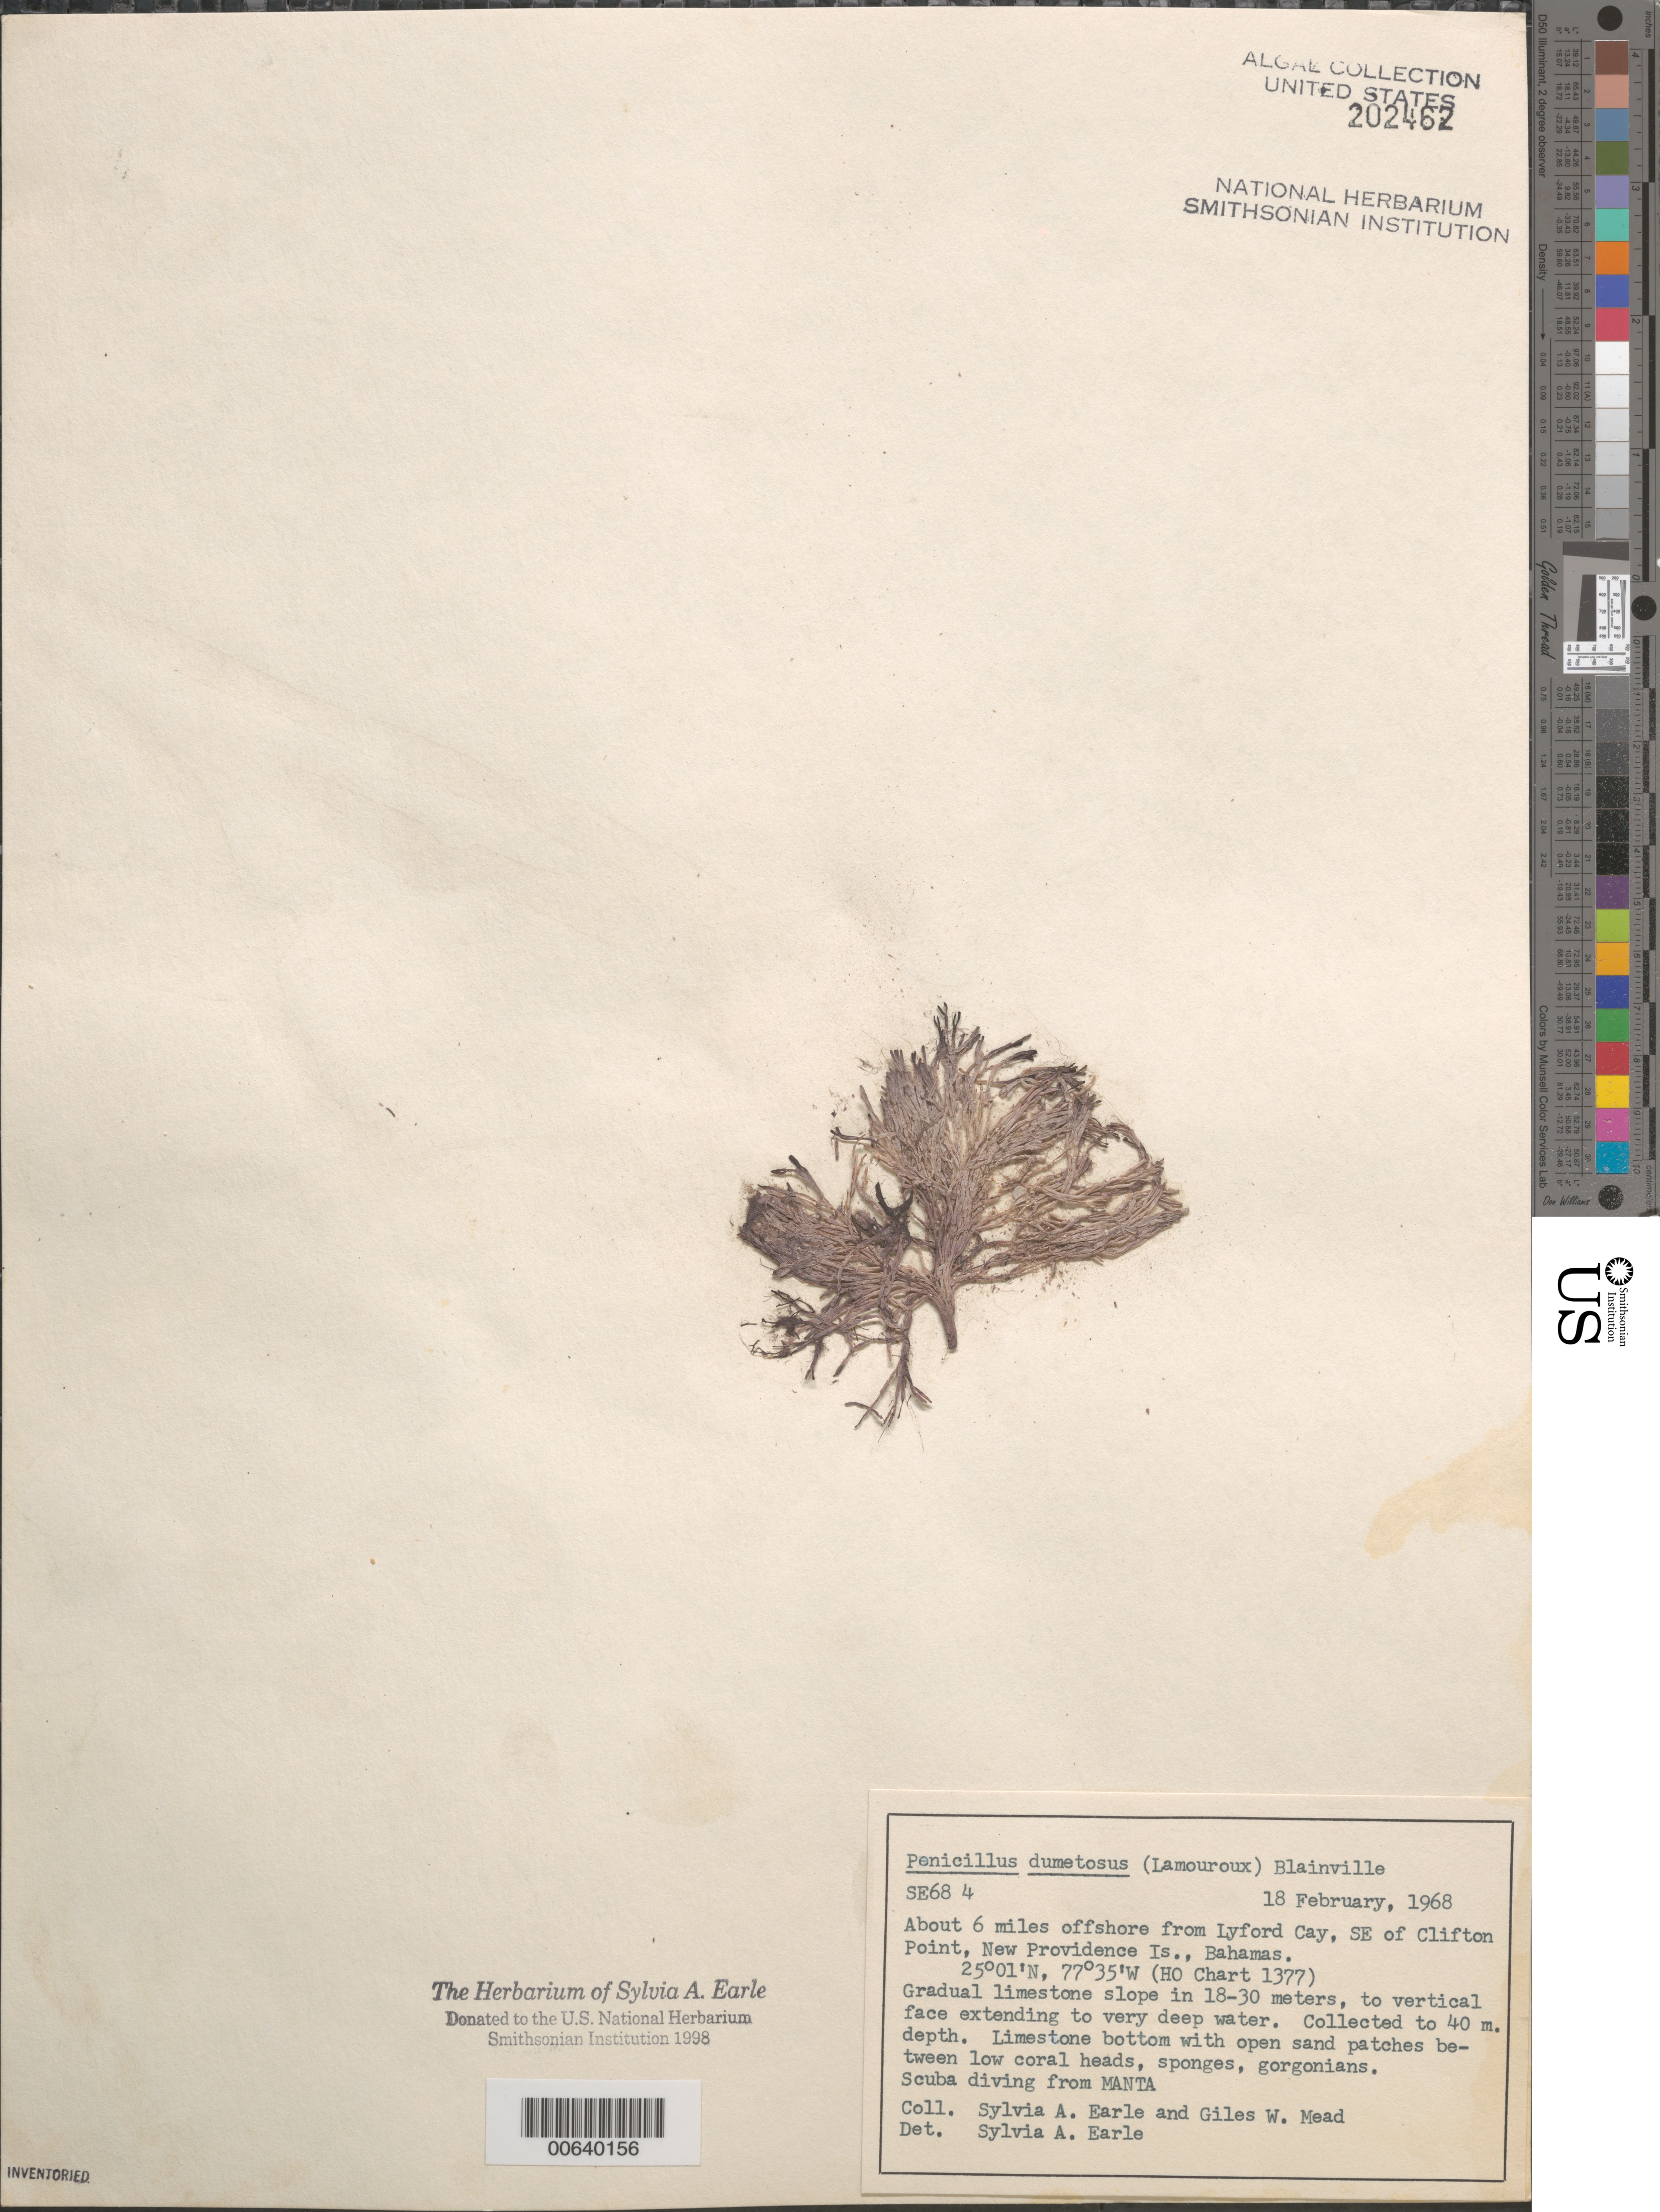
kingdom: Plantae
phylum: Chlorophyta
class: Ulvophyceae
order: Bryopsidales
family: Udoteaceae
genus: Penicillus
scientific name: Penicillus dumetosus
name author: (J.V.Lamouroux) Blainville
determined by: Earle, S. A.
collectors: S. A. Earle & G. W. Mead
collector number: Se 684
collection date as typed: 18 Feb 1968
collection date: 1968-02-18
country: Bahamas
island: New Providence Island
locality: Ca. 6 miles off Lyford Cay, southeast of Clifton Point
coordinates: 25 01' N, 77 35' W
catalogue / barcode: US 202462